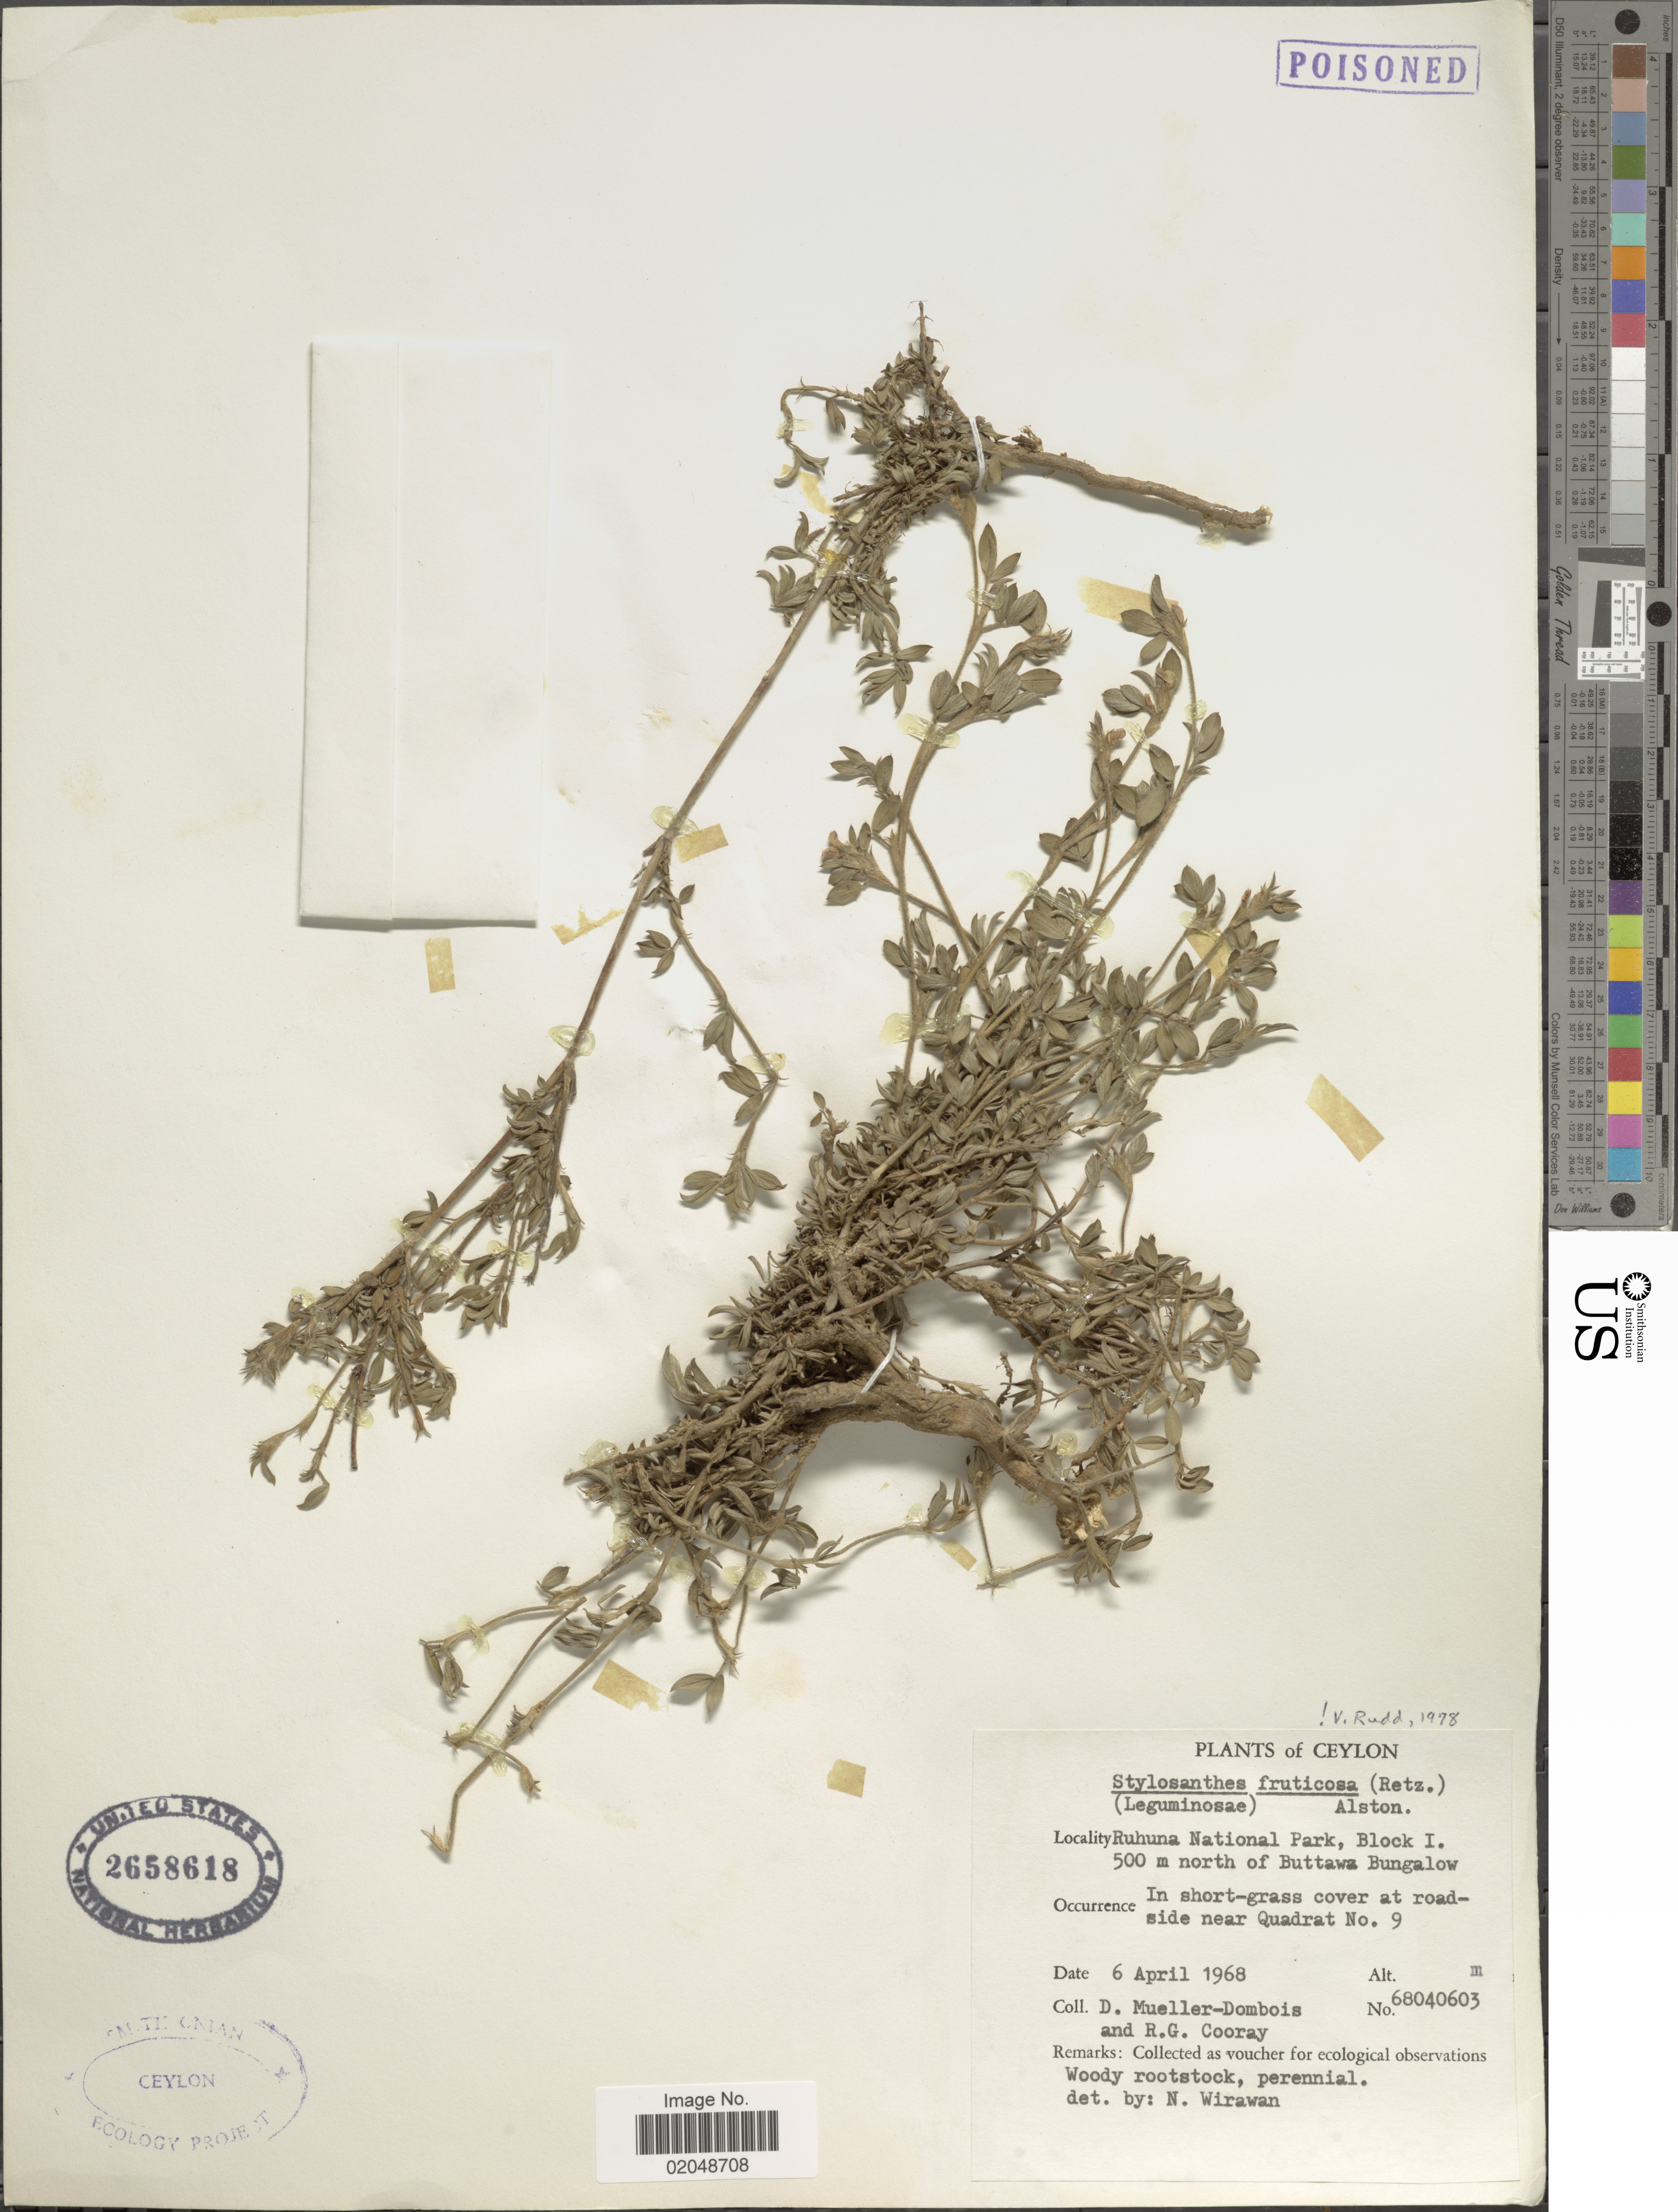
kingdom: Plantae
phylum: Tracheophyta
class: Magnoliopsida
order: Fabales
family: Fabaceae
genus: Stylosanthes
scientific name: Stylosanthes fruticosa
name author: (Retz.) Alston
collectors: D. Mueller-Dombois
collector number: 68040603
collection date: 1968-04-06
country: Sri Lanka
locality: Ceylon, Ruhuna National Park, Block 1. 500 m north of Buttawa Bungalow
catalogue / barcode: US 2658618